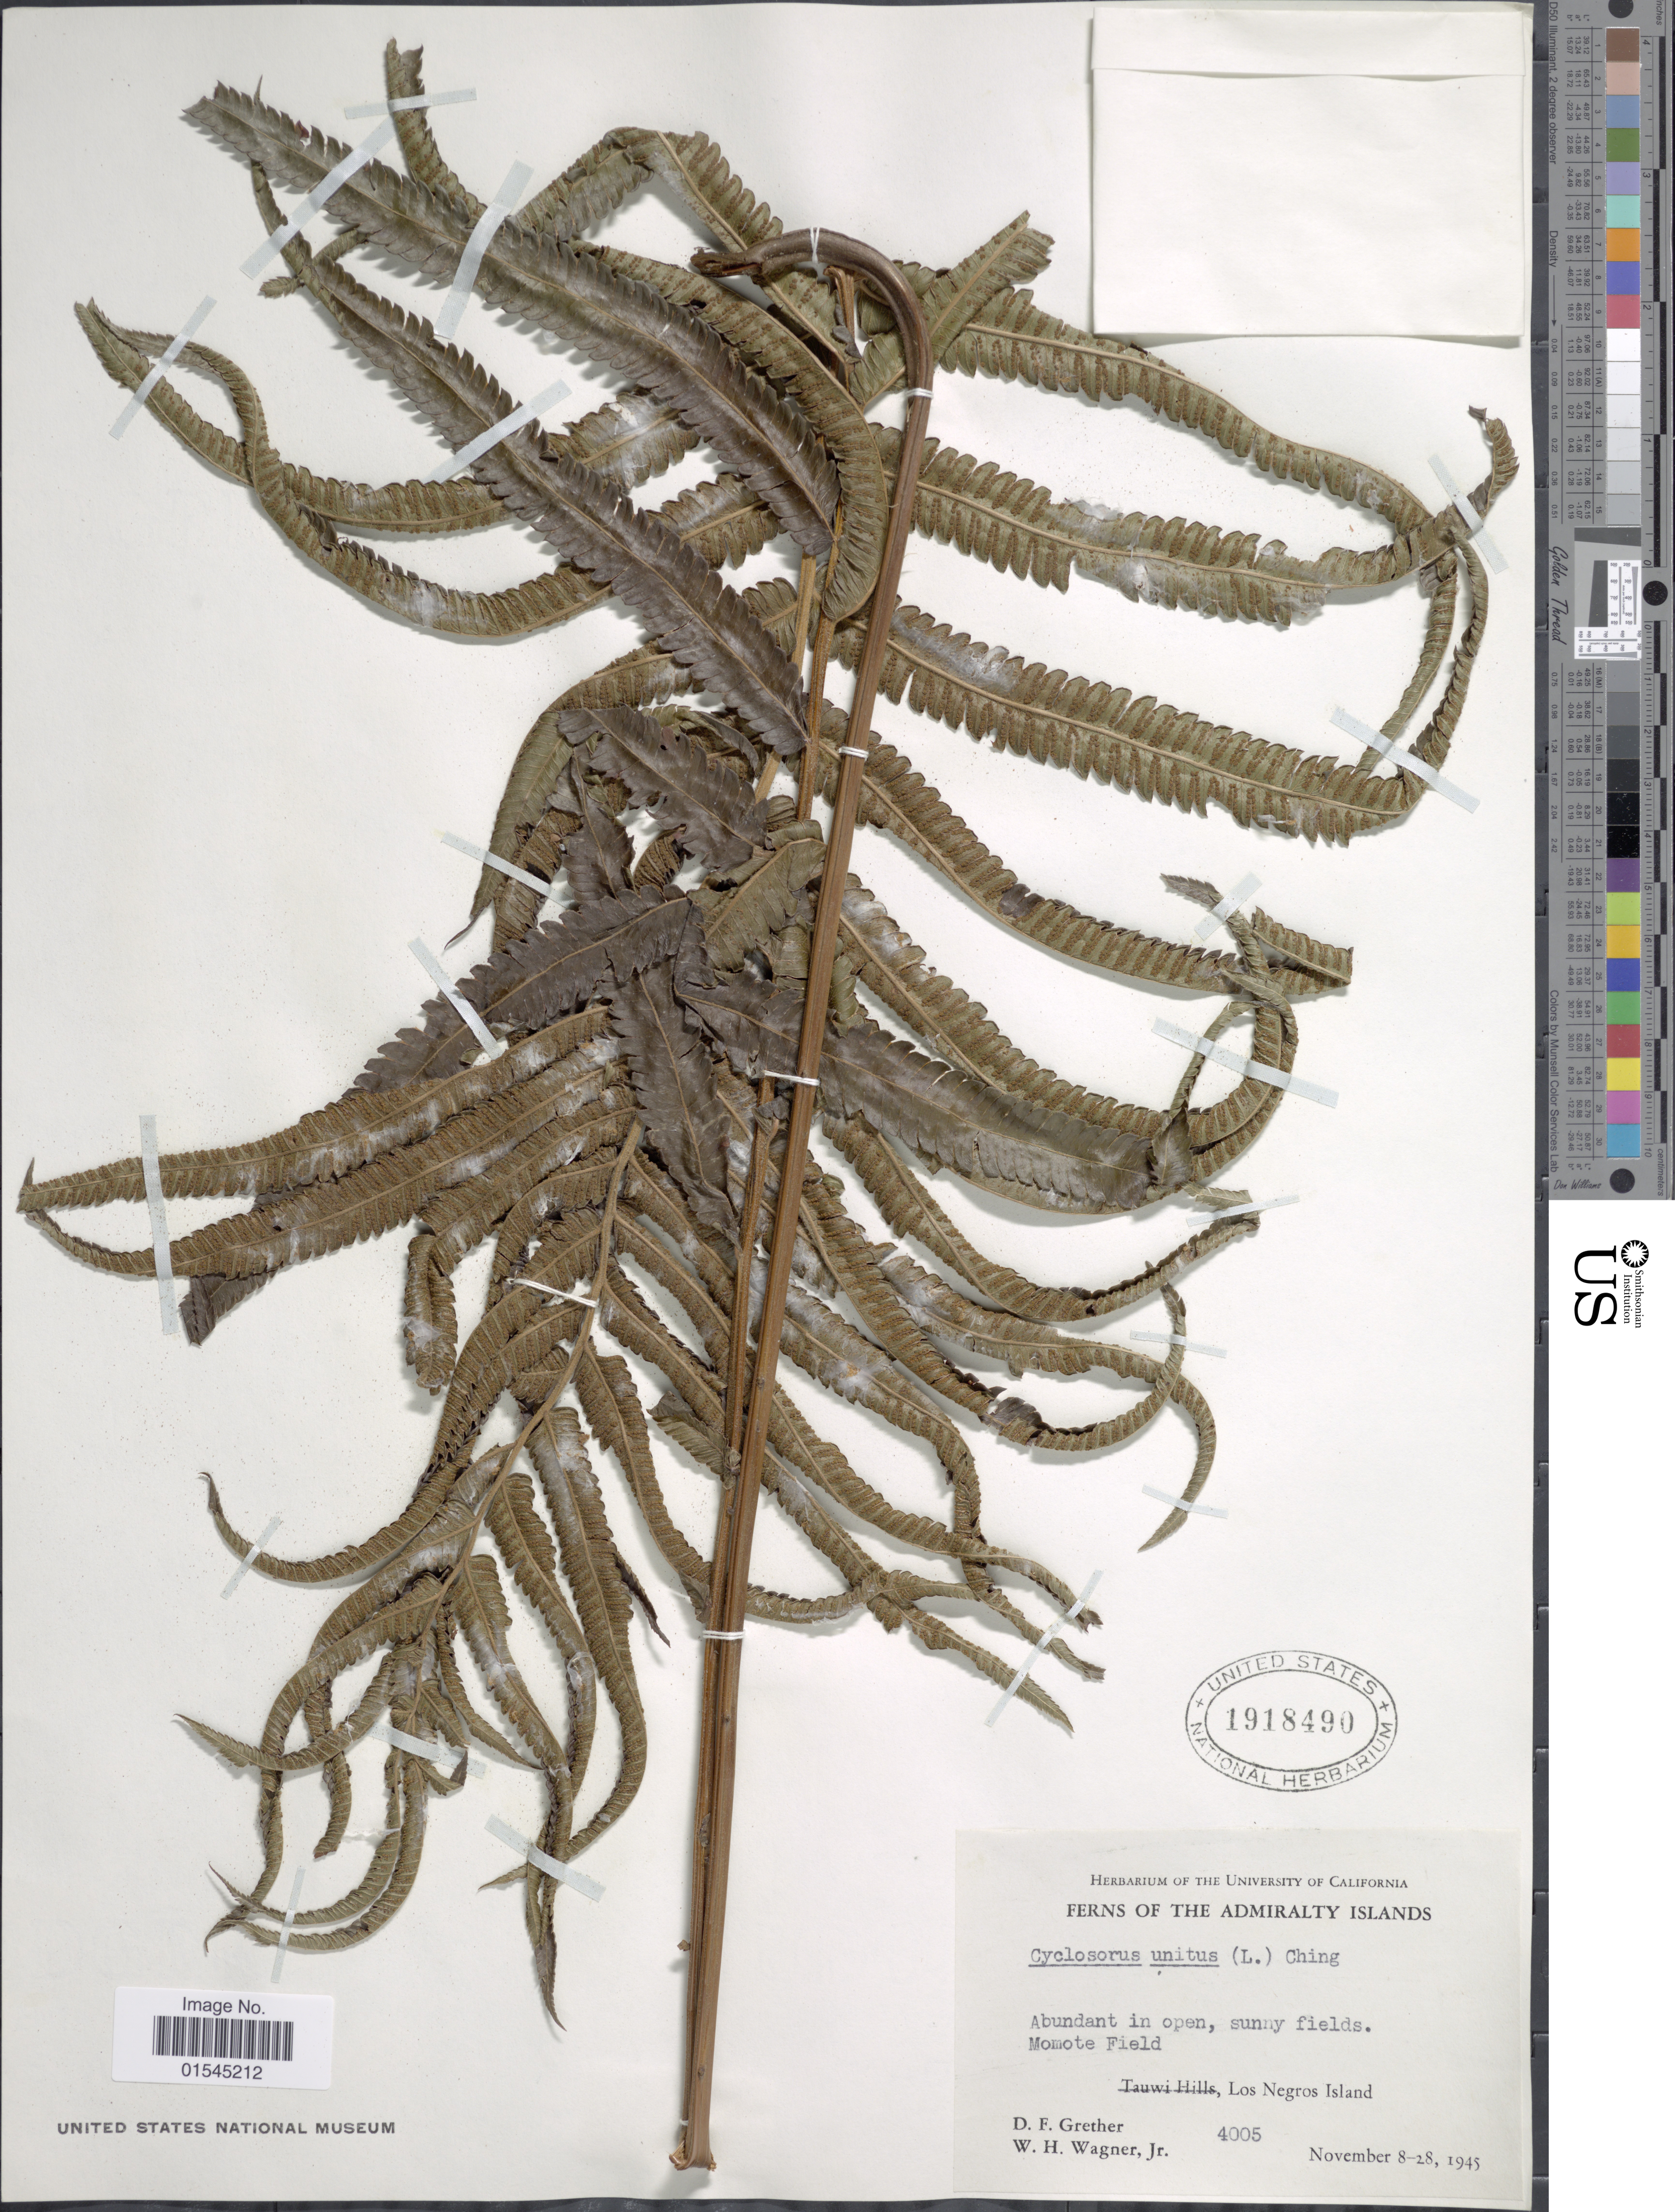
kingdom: Plantae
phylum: Tracheophyta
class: Polypodiopsida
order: Polypodiales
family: Thelypteridaceae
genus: Sphaerostephanos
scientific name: Sphaerostephanos unitus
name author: (L.) Holttum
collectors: D. F. Grether & W. H. Wagner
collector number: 4005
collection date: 1945-11-08/1945-11-28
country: Papua New Guinea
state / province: Manus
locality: Los Negros Island. The Admiralty Islands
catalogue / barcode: US 1918490